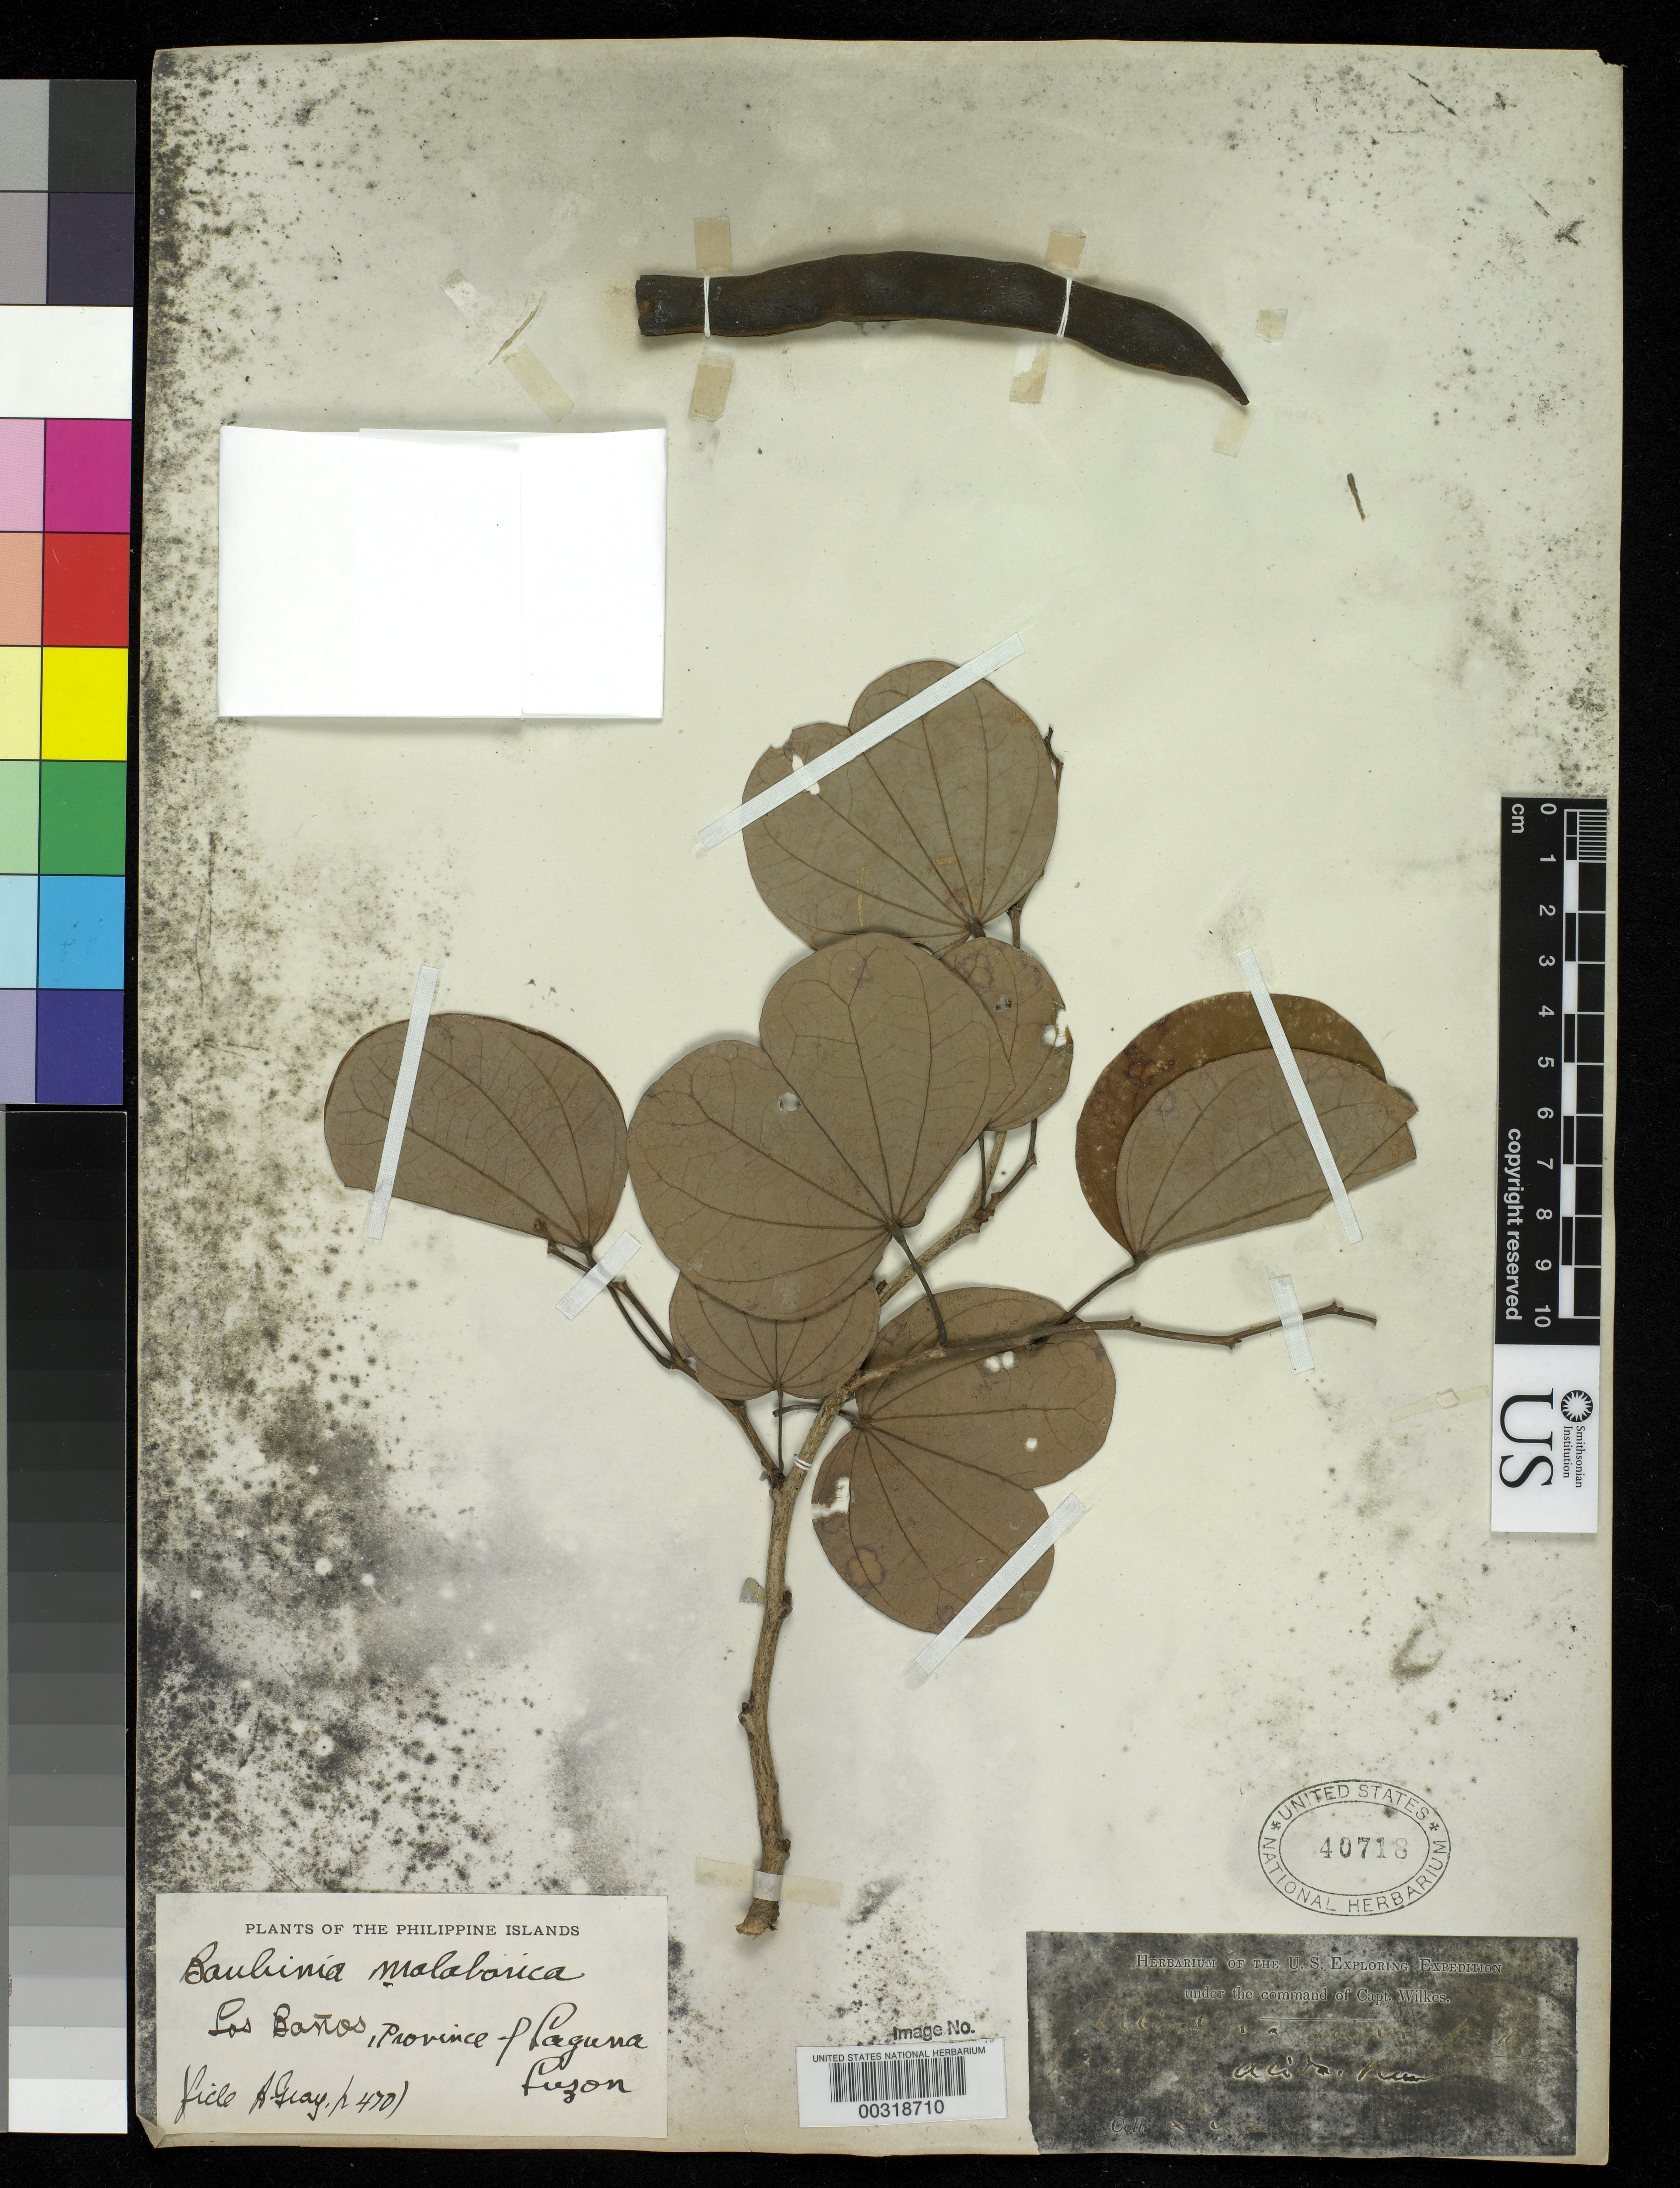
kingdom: Plantae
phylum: Tracheophyta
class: Magnoliopsida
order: Fabales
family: Fabaceae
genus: Piliostigma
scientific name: Piliostigma malabaricum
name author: (Roxb.) Benth.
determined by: U.S. National Herbarium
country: Philippines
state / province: Calabarzon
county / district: Laguna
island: Luzon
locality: Los baños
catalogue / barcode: US 40718